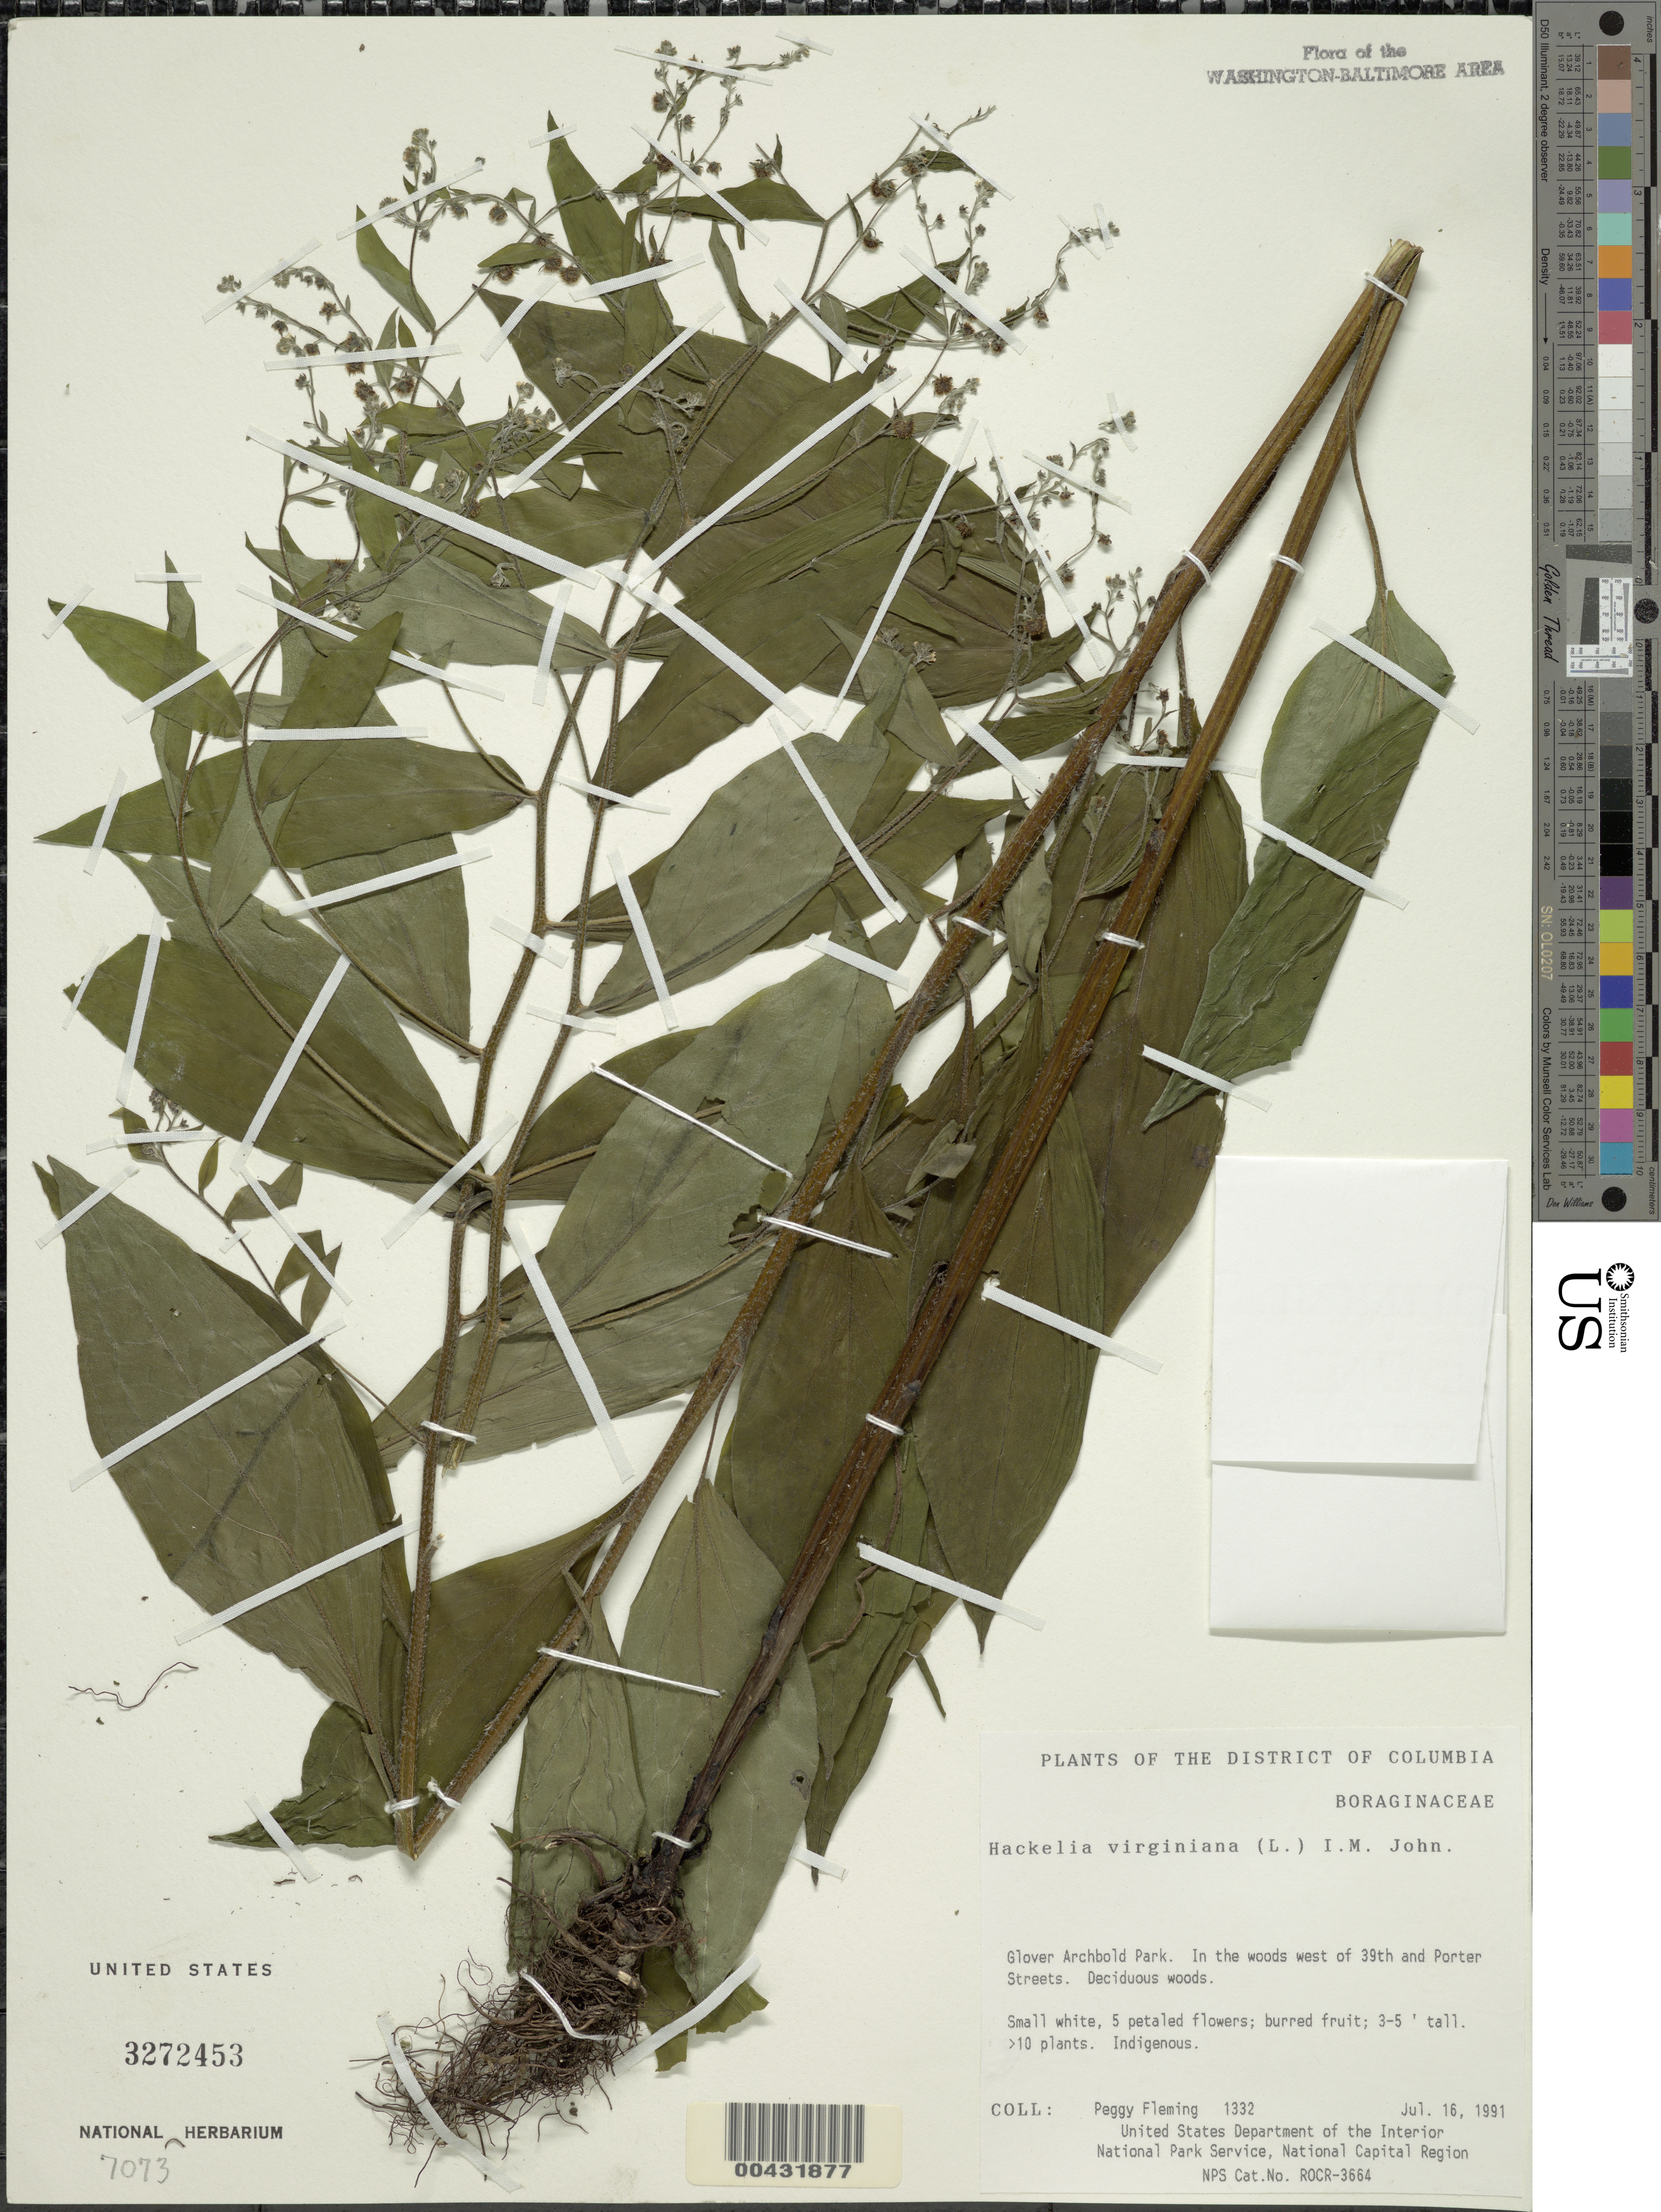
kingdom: Plantae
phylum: Tracheophyta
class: Magnoliopsida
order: Boraginales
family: Boraginaceae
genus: Hackelia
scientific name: Hackelia virginiana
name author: (L.) I.M. Johnst.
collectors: P. Fleming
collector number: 1332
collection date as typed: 16 Jul 1991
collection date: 1991-07-16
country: United States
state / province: District of Columbia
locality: Glover Archbold Park, W of 39th and Porter Streets Glover Archbold Park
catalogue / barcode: US 3272453